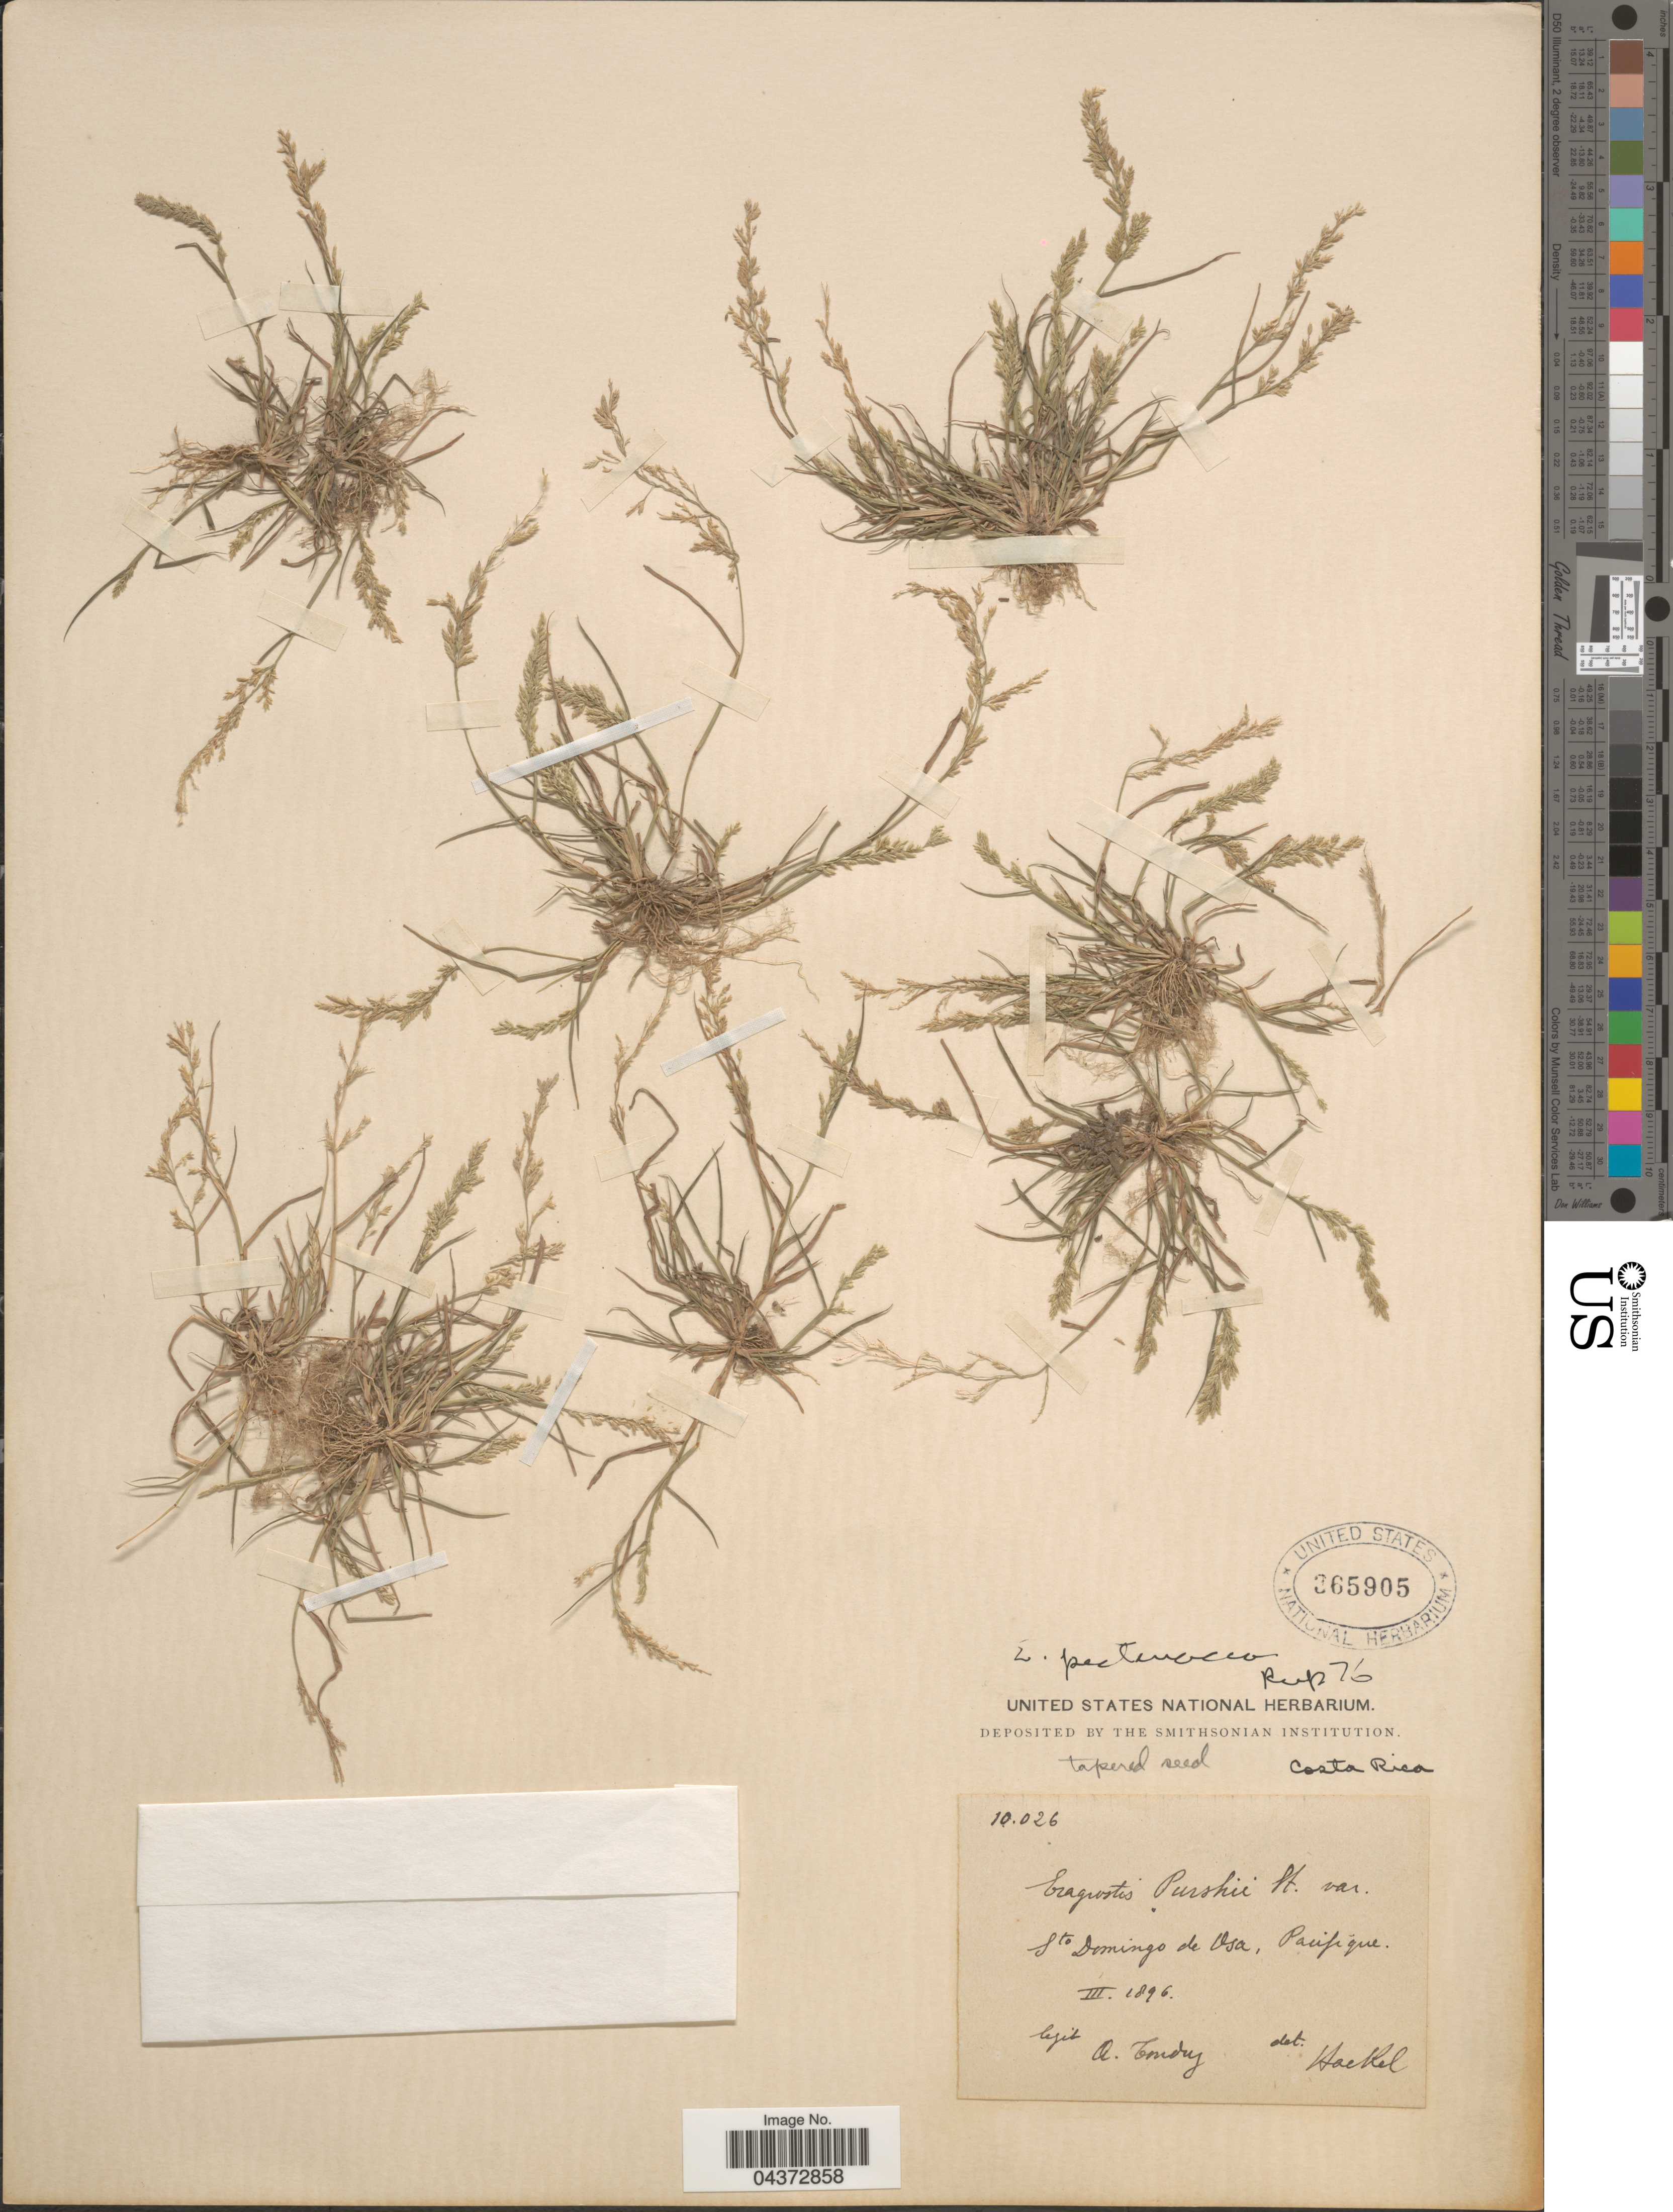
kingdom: Plantae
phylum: Tracheophyta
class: Liliopsida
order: Poales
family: Poaceae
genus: Eragrostis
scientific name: Eragrostis pectinacea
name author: (Michx.) Nees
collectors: A. Tonduz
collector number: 10026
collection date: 1896-03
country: Costa Rica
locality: Sto Domingo de Osa, Pacifique.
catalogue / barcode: US 365905